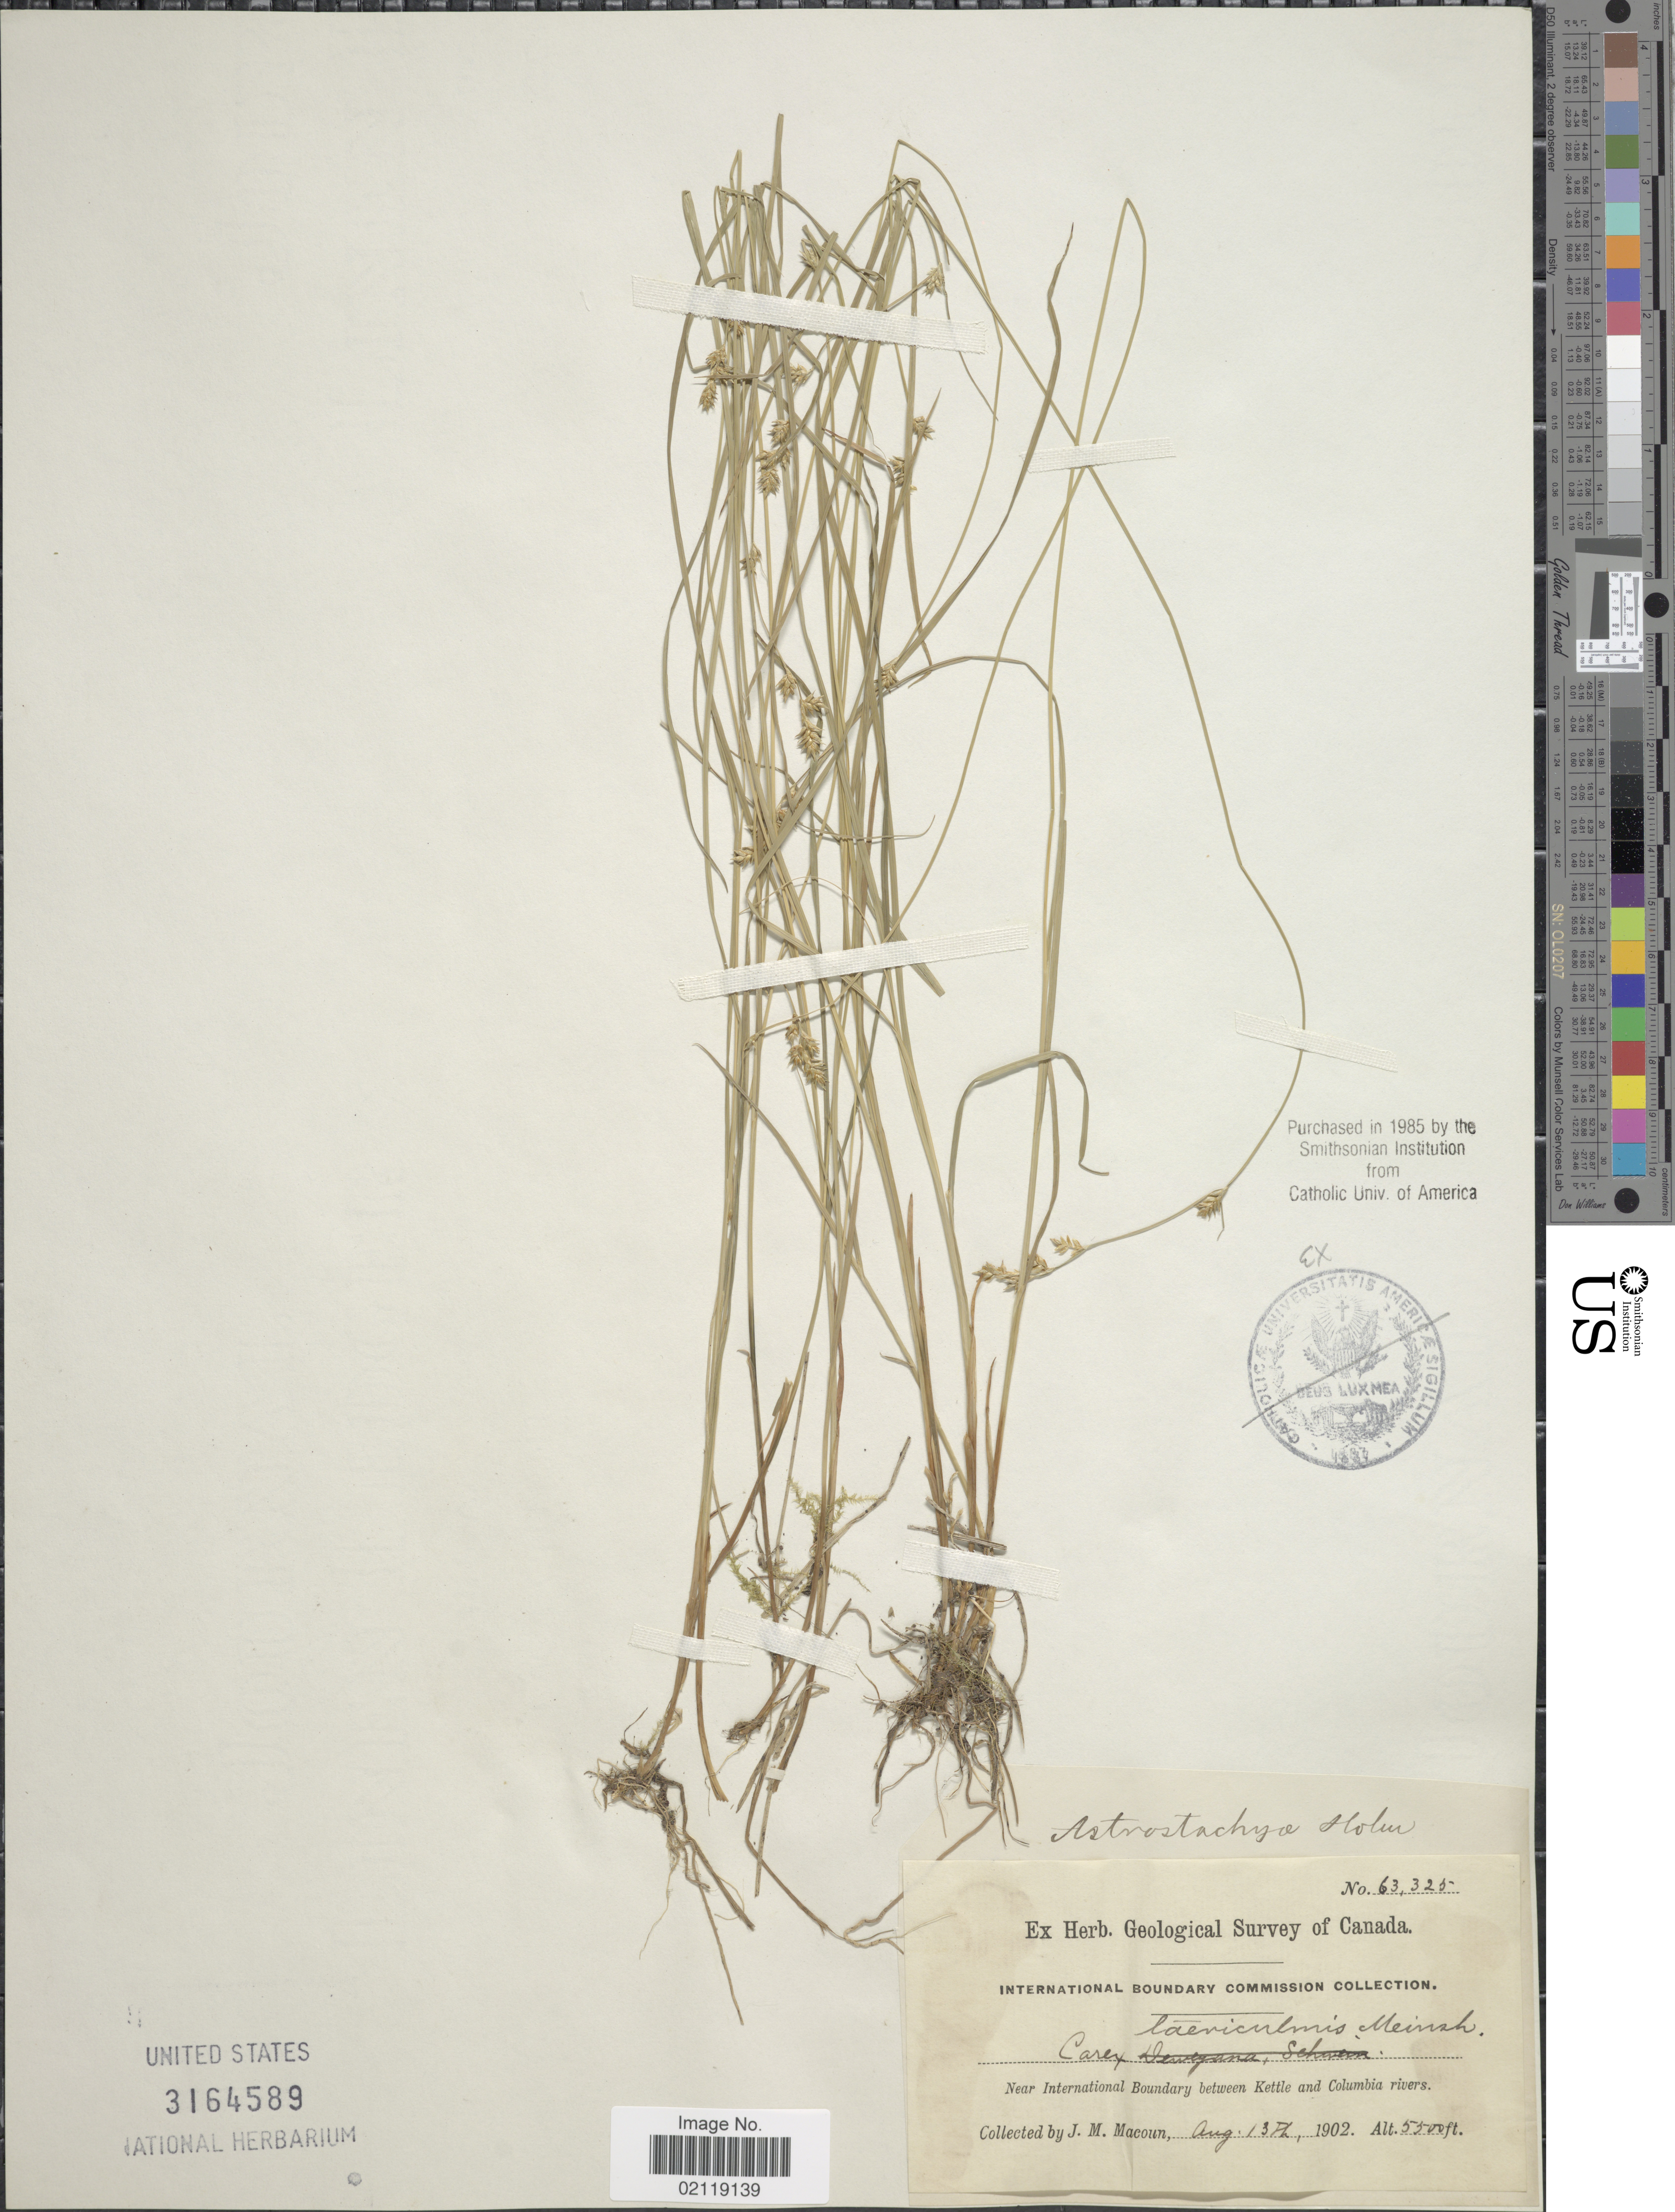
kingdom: Plantae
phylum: Tracheophyta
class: Liliopsida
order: Poales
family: Cyperaceae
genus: Carex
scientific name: Carex laeviculmis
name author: Meinsh.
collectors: J. M. Macoun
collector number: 63325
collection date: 1902-08-13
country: Canada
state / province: British Columbia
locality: Near International Boundary between Ketlte and Columbia rivers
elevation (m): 1676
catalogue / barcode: US 3164589